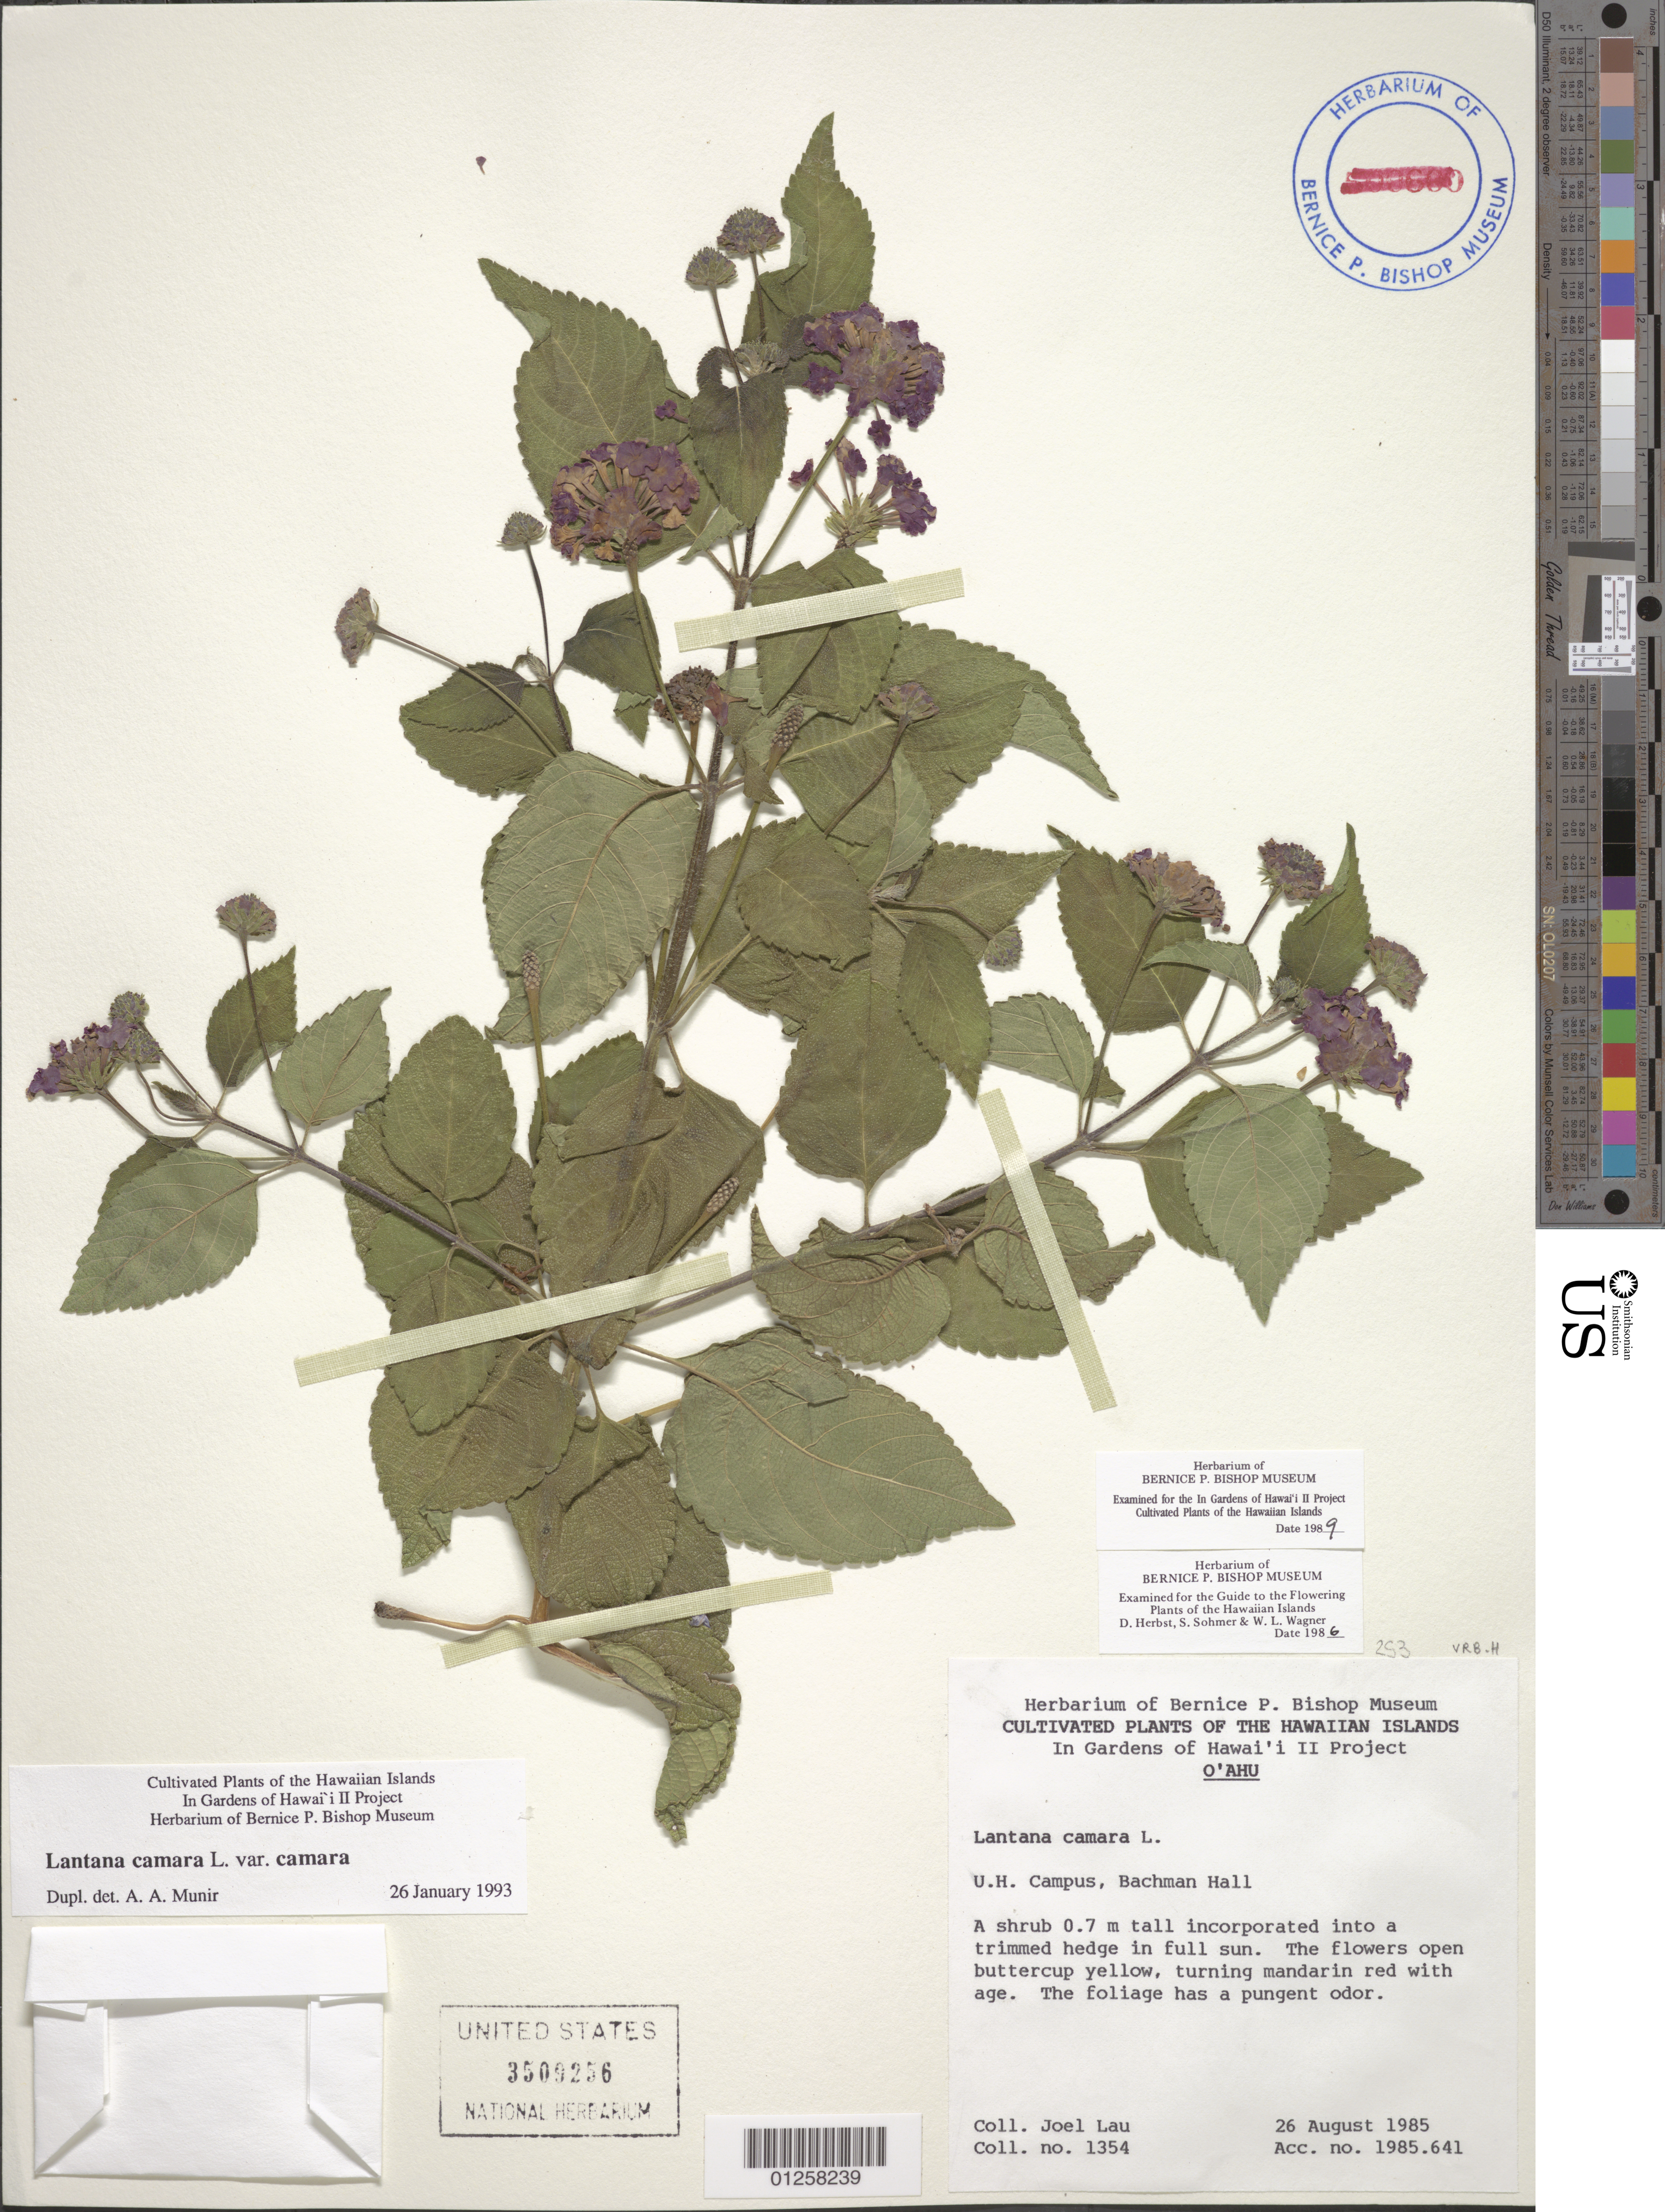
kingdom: Plantae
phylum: Tracheophyta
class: Magnoliopsida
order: Lamiales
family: Verbenaceae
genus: Lantana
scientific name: Lantana camara var. camara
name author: L.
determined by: Munir, A. A.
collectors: J. Lau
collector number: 1354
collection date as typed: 26 Aug 1985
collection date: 1985-08-26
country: United States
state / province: Hawaii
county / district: Honolulu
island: Oahu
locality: U.H. Campus, Bachman Hall.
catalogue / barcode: US 3509256